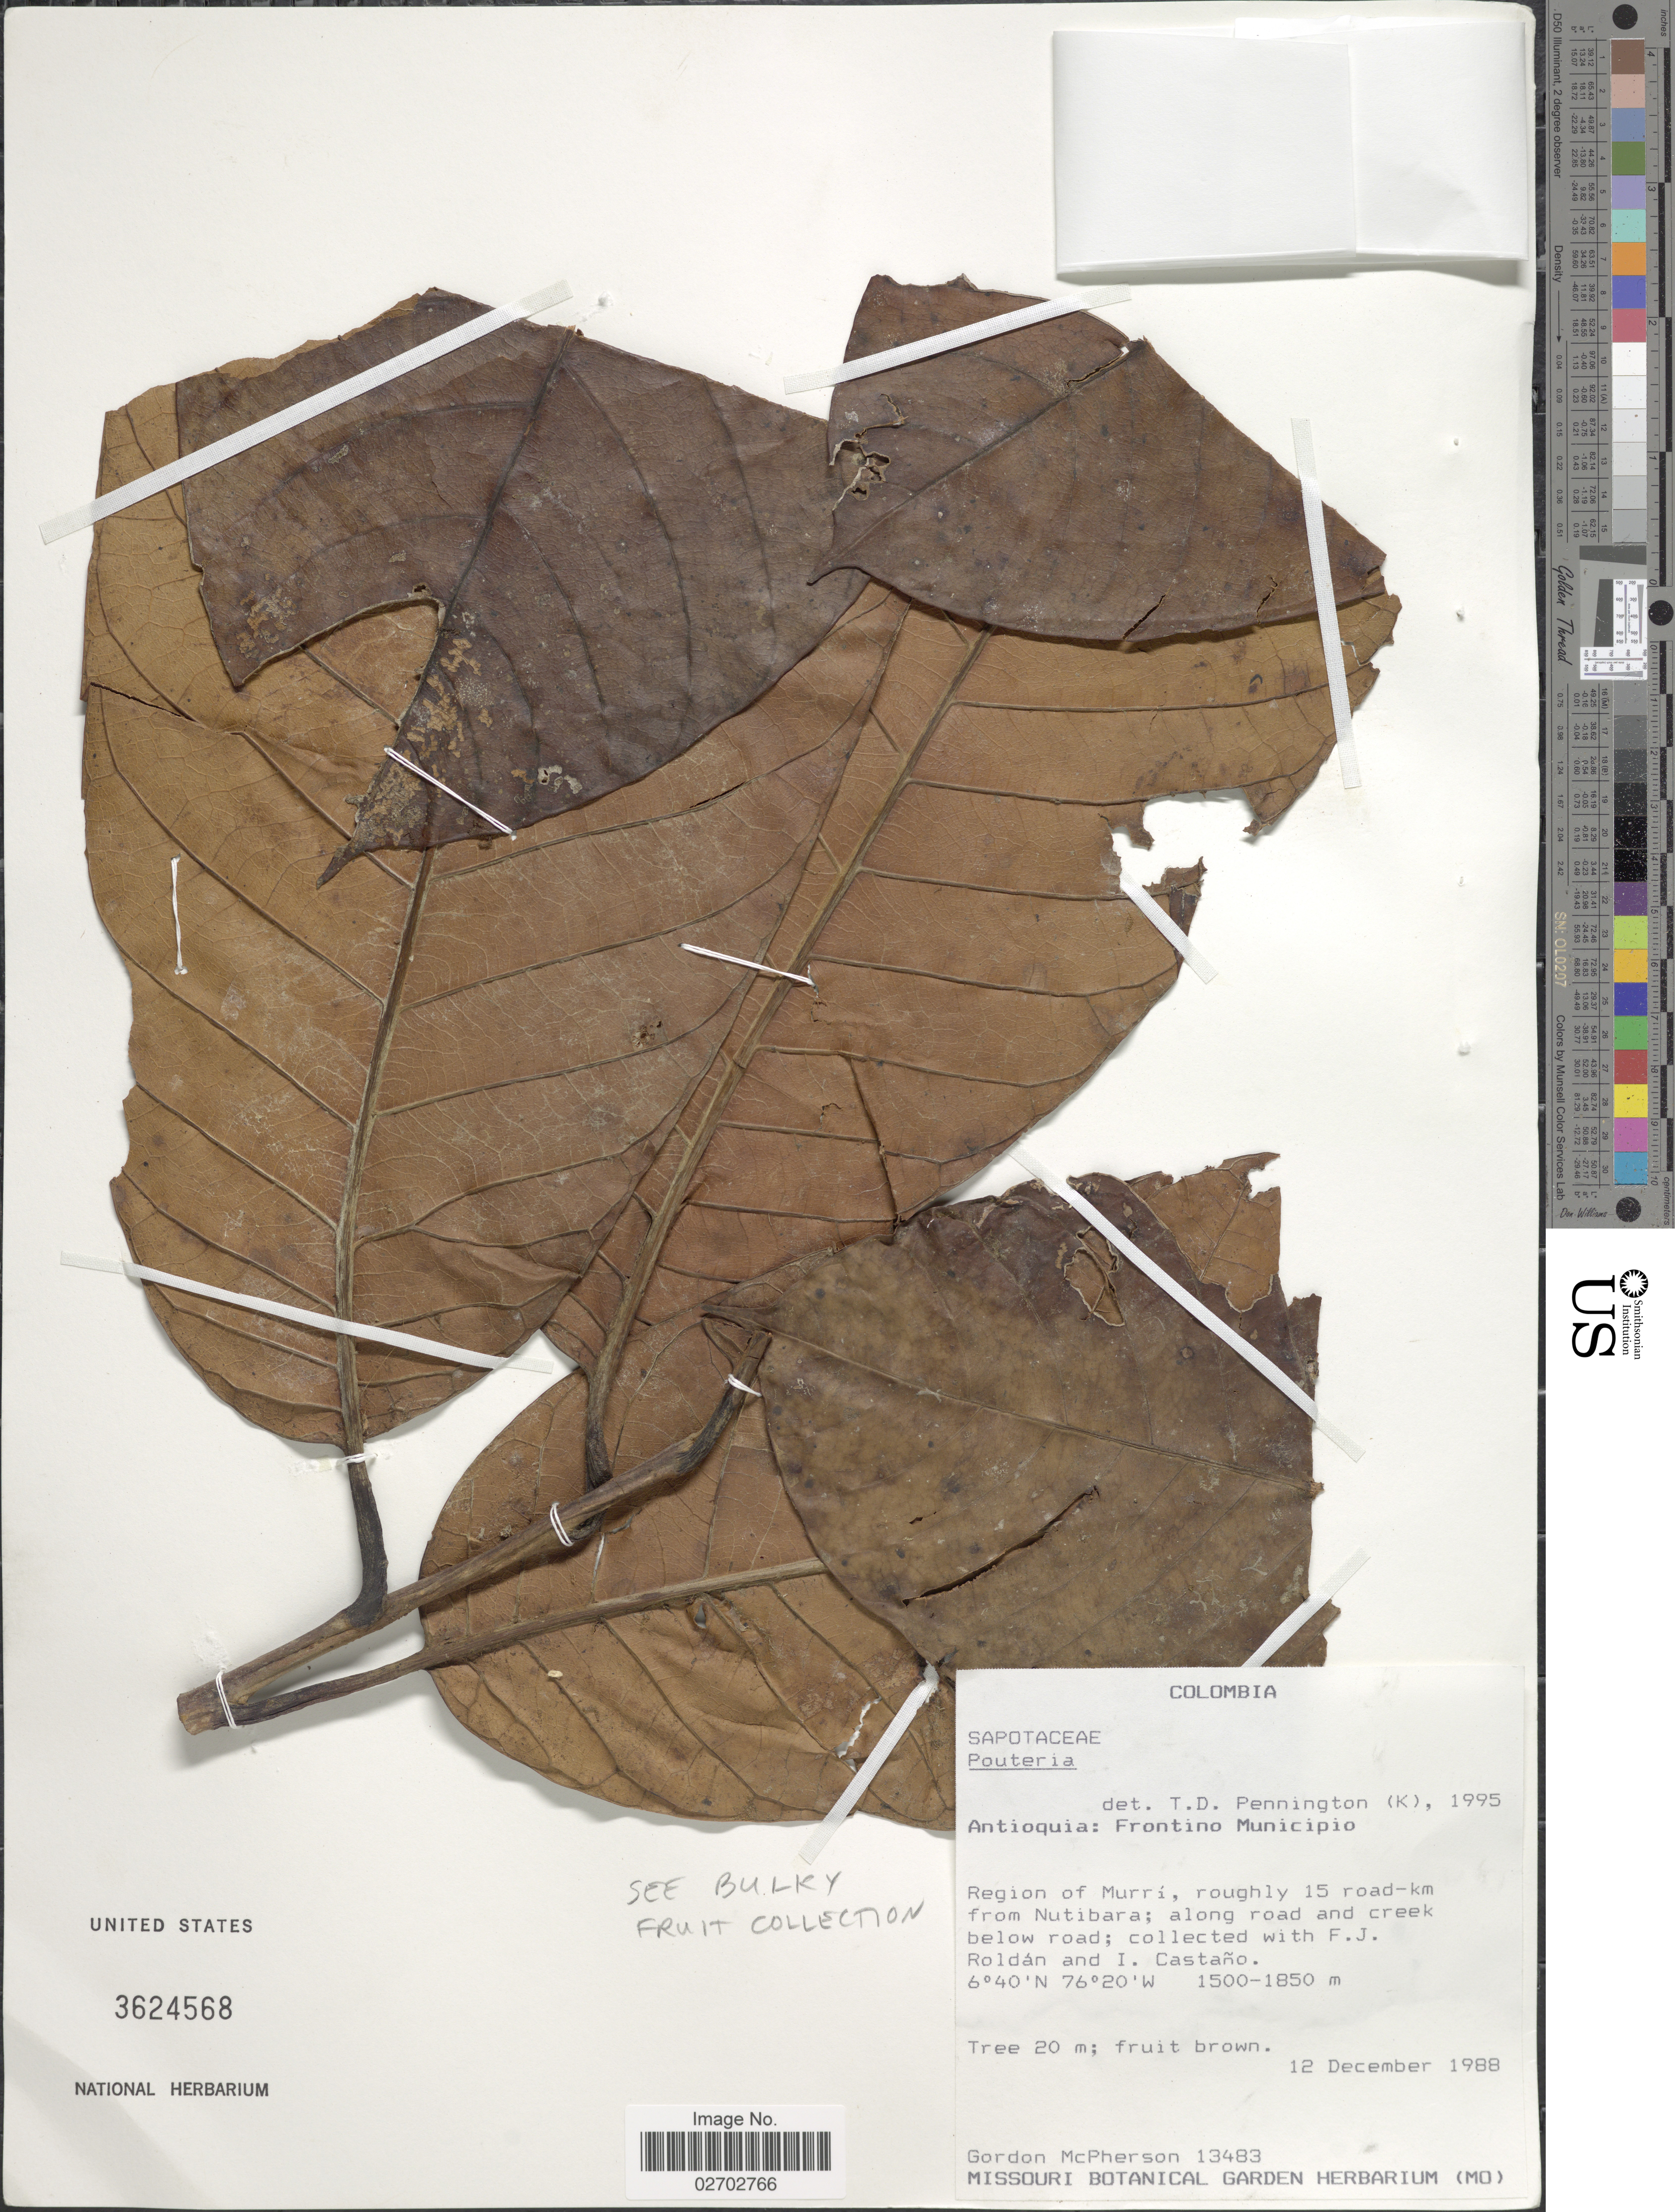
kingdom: Plantae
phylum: Tracheophyta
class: Magnoliopsida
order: Ericales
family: Sapotaceae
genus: Pouteria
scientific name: Pouteria sp.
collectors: G. D. McPherson, F. J. Roldán & I. Castaño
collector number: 13483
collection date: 1988-12-12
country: Colombia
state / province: Antioquia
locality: Frontino Municipio. Region of Murri, roughly 15 road-km from Nutibara; along road and creek below road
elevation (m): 1500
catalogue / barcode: US 3624568